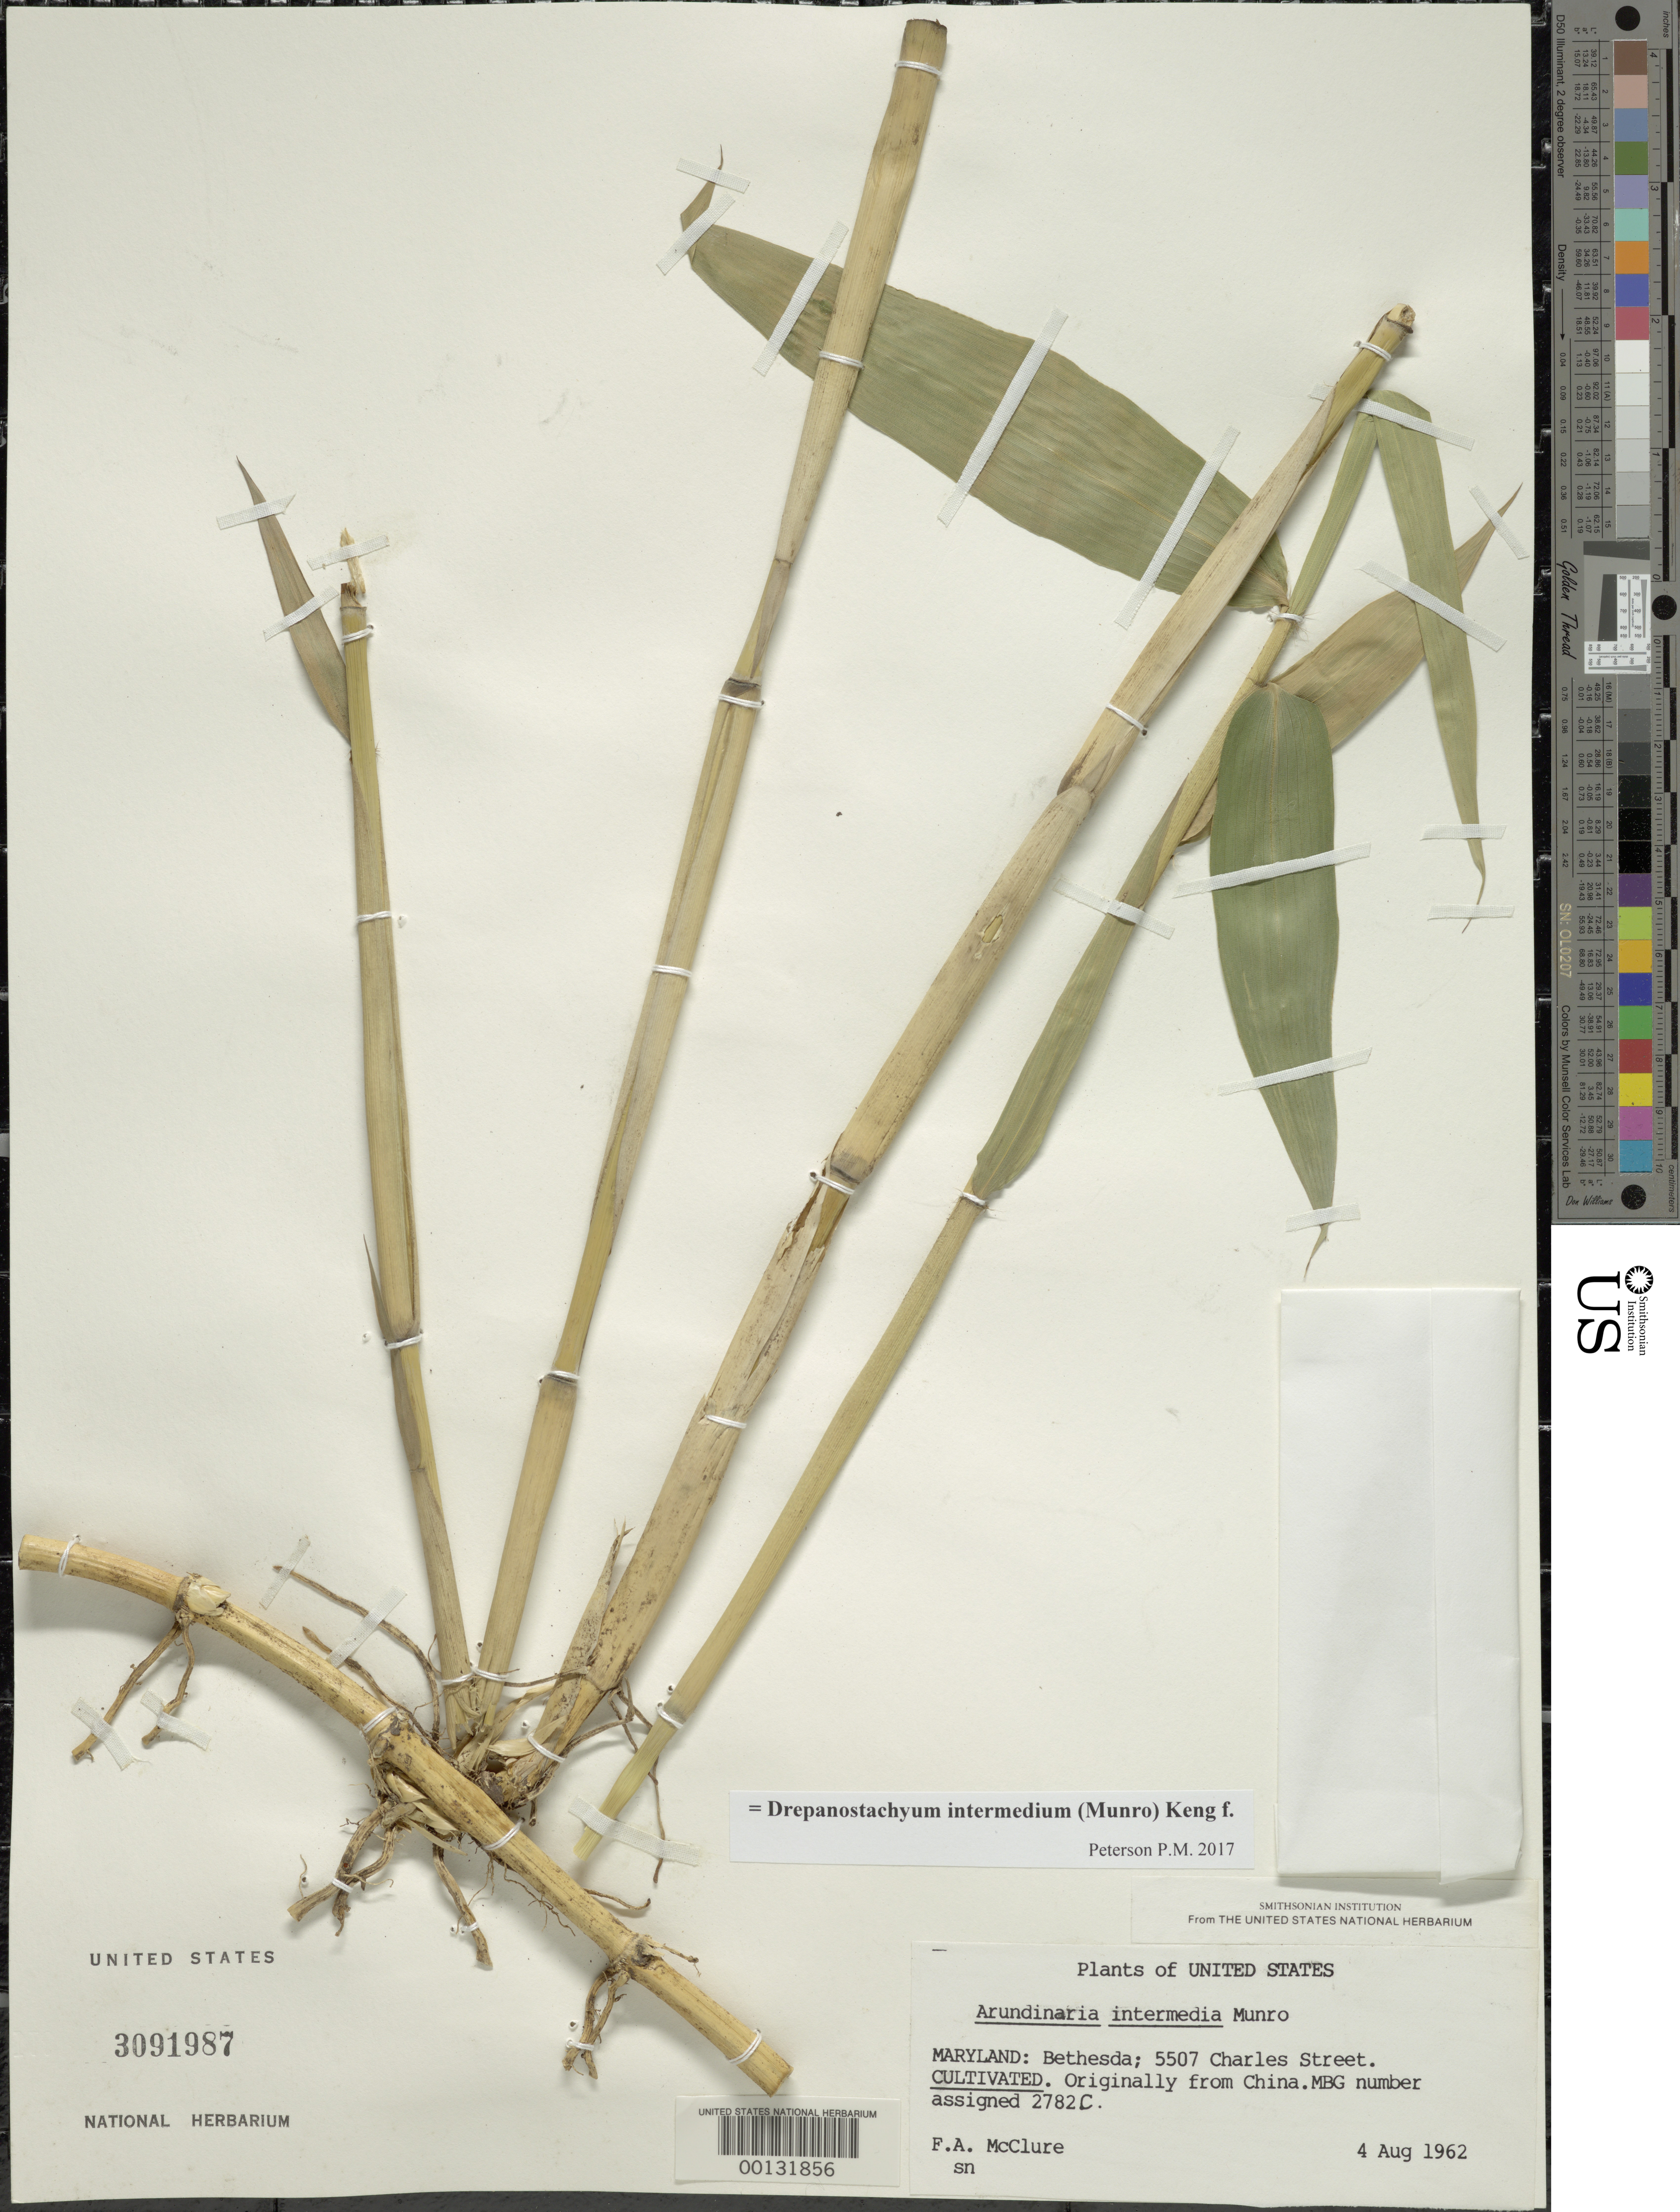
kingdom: Plantae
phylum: Tracheophyta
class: Liliopsida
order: Poales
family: Poaceae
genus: Arundinaria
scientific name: Arundinaria intermedia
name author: Munro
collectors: F. A. McClure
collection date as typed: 04 Aug 1961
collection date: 1961-08-04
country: United States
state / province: Maryland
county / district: Montgomery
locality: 5507 Charles Street, Bethesda (McClure's garden)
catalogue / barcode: US 3091987